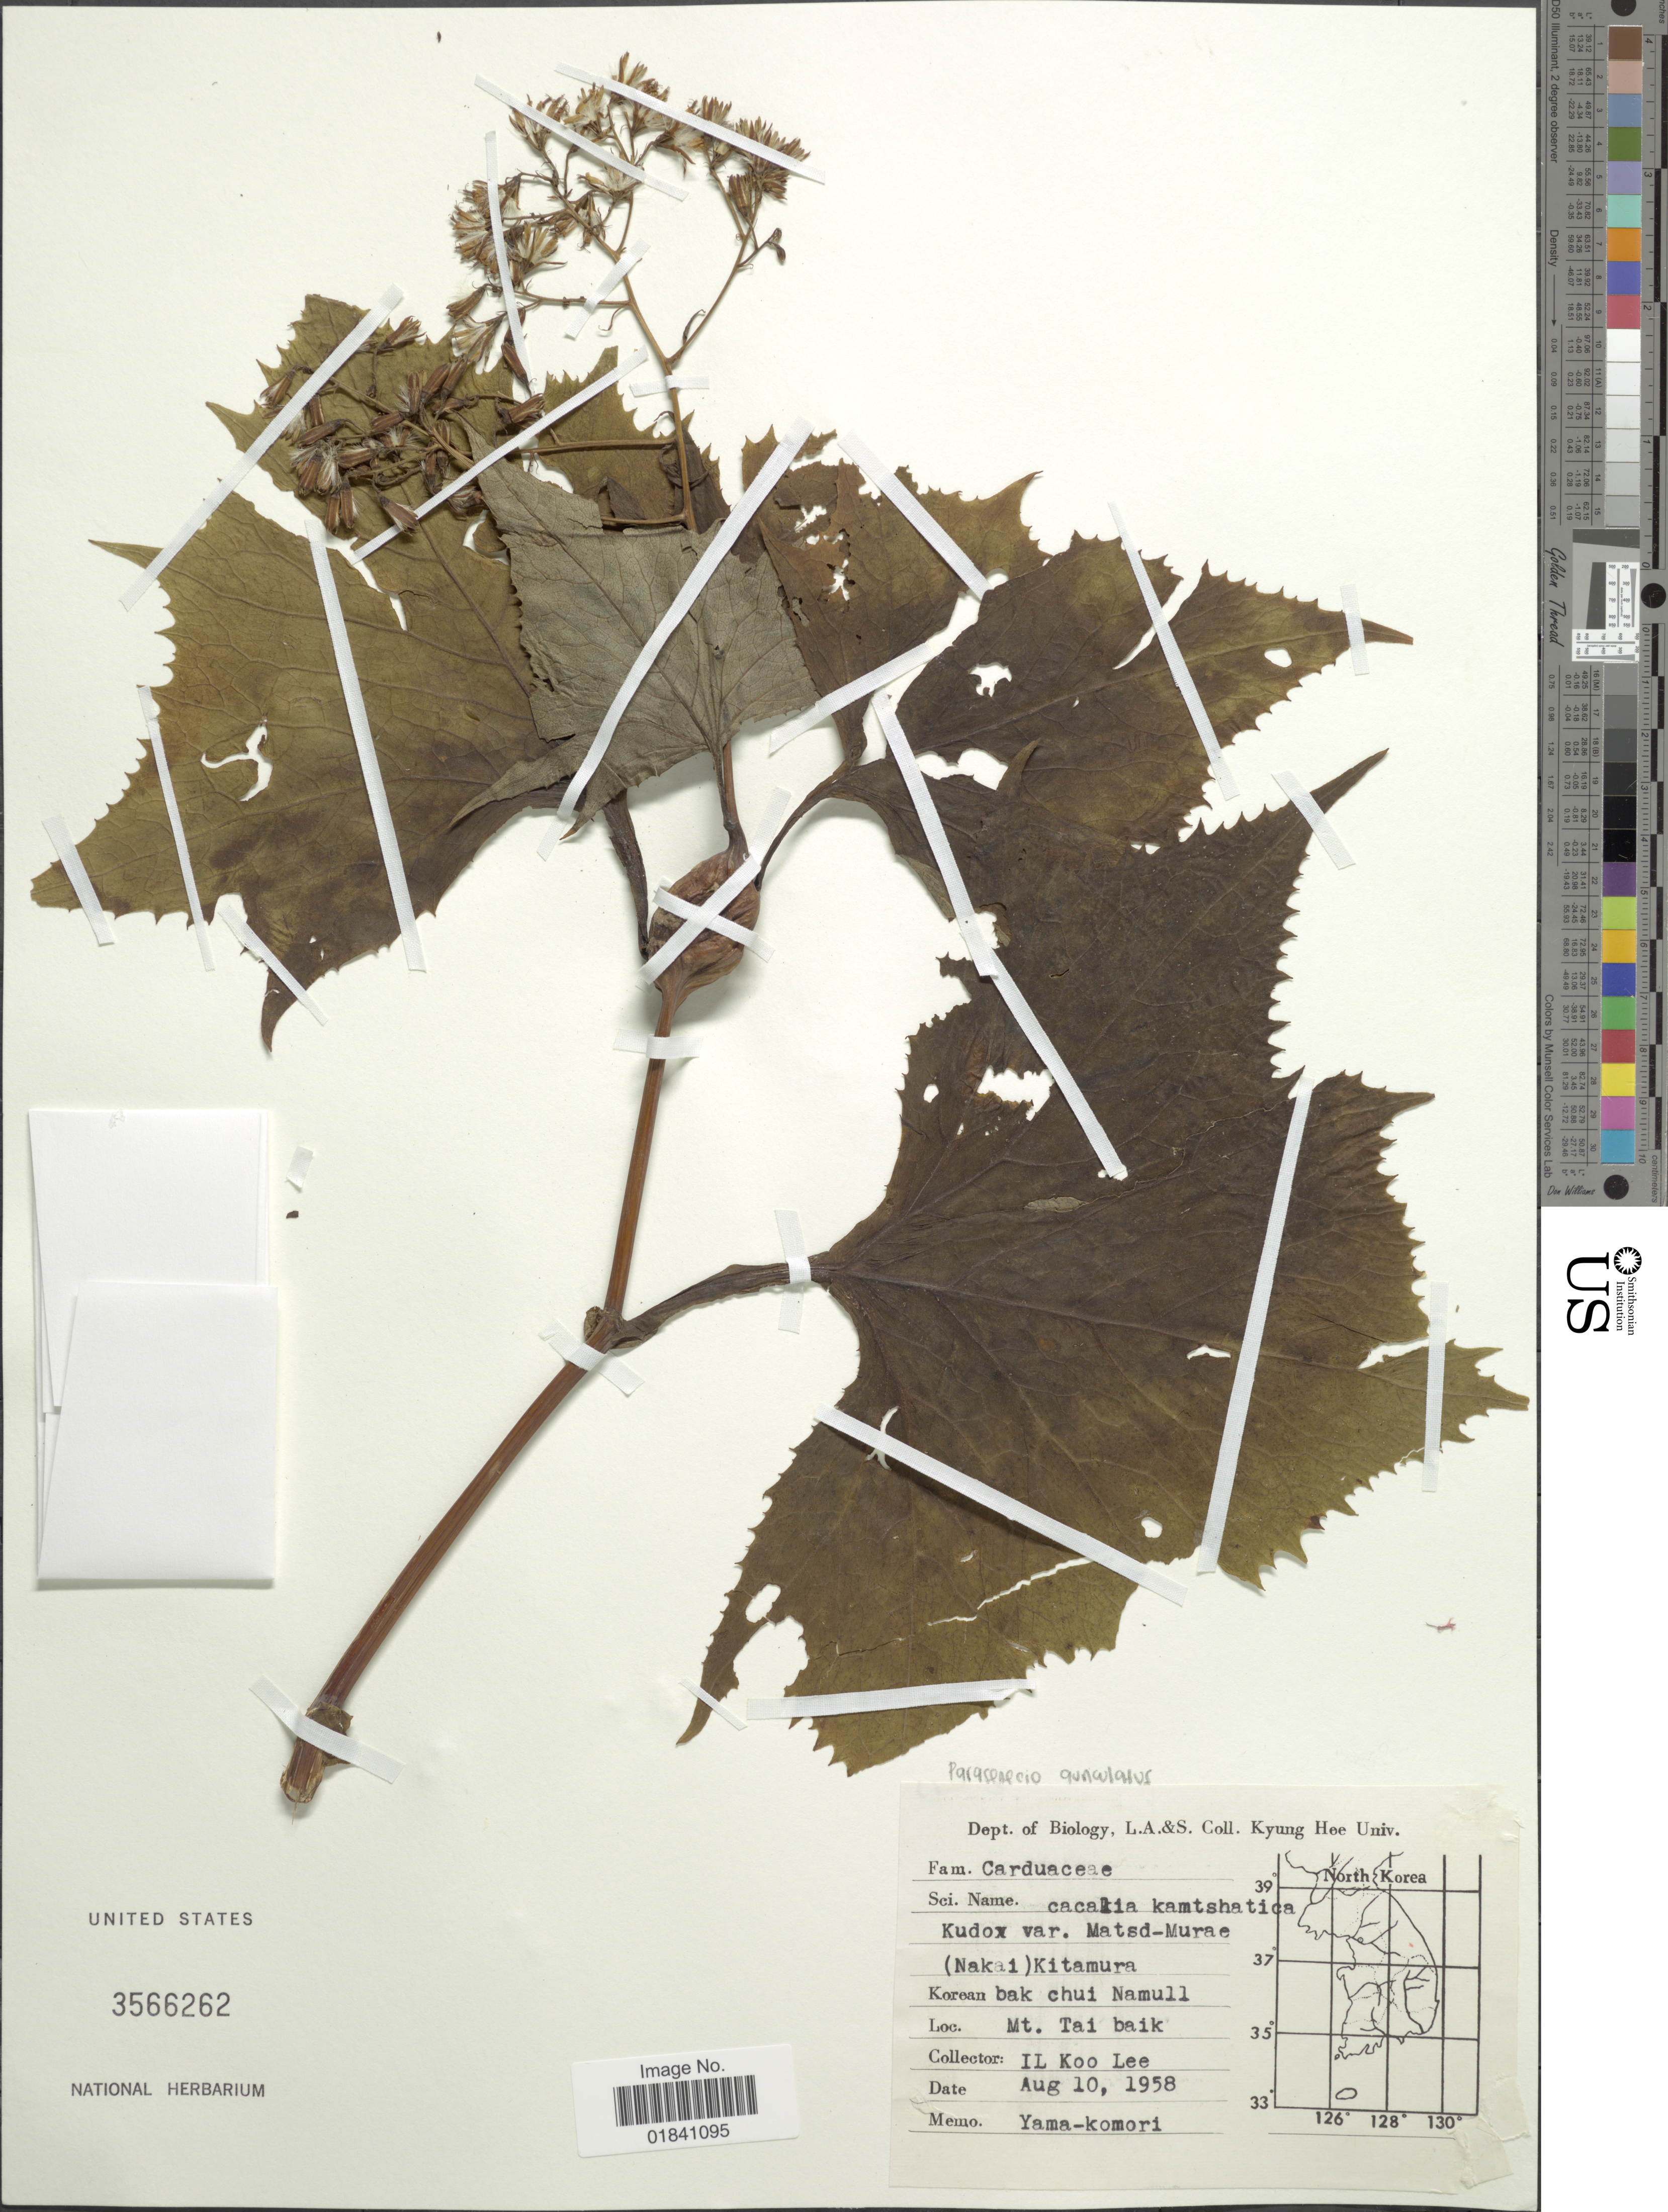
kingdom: Plantae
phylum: Tracheophyta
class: Magnoliopsida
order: Asterales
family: Asteraceae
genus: Senecio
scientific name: Senecio auriculatus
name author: Vahl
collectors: I. Lee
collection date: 1958-08-10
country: South Korea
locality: Mt. Tai baik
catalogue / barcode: US 3566262